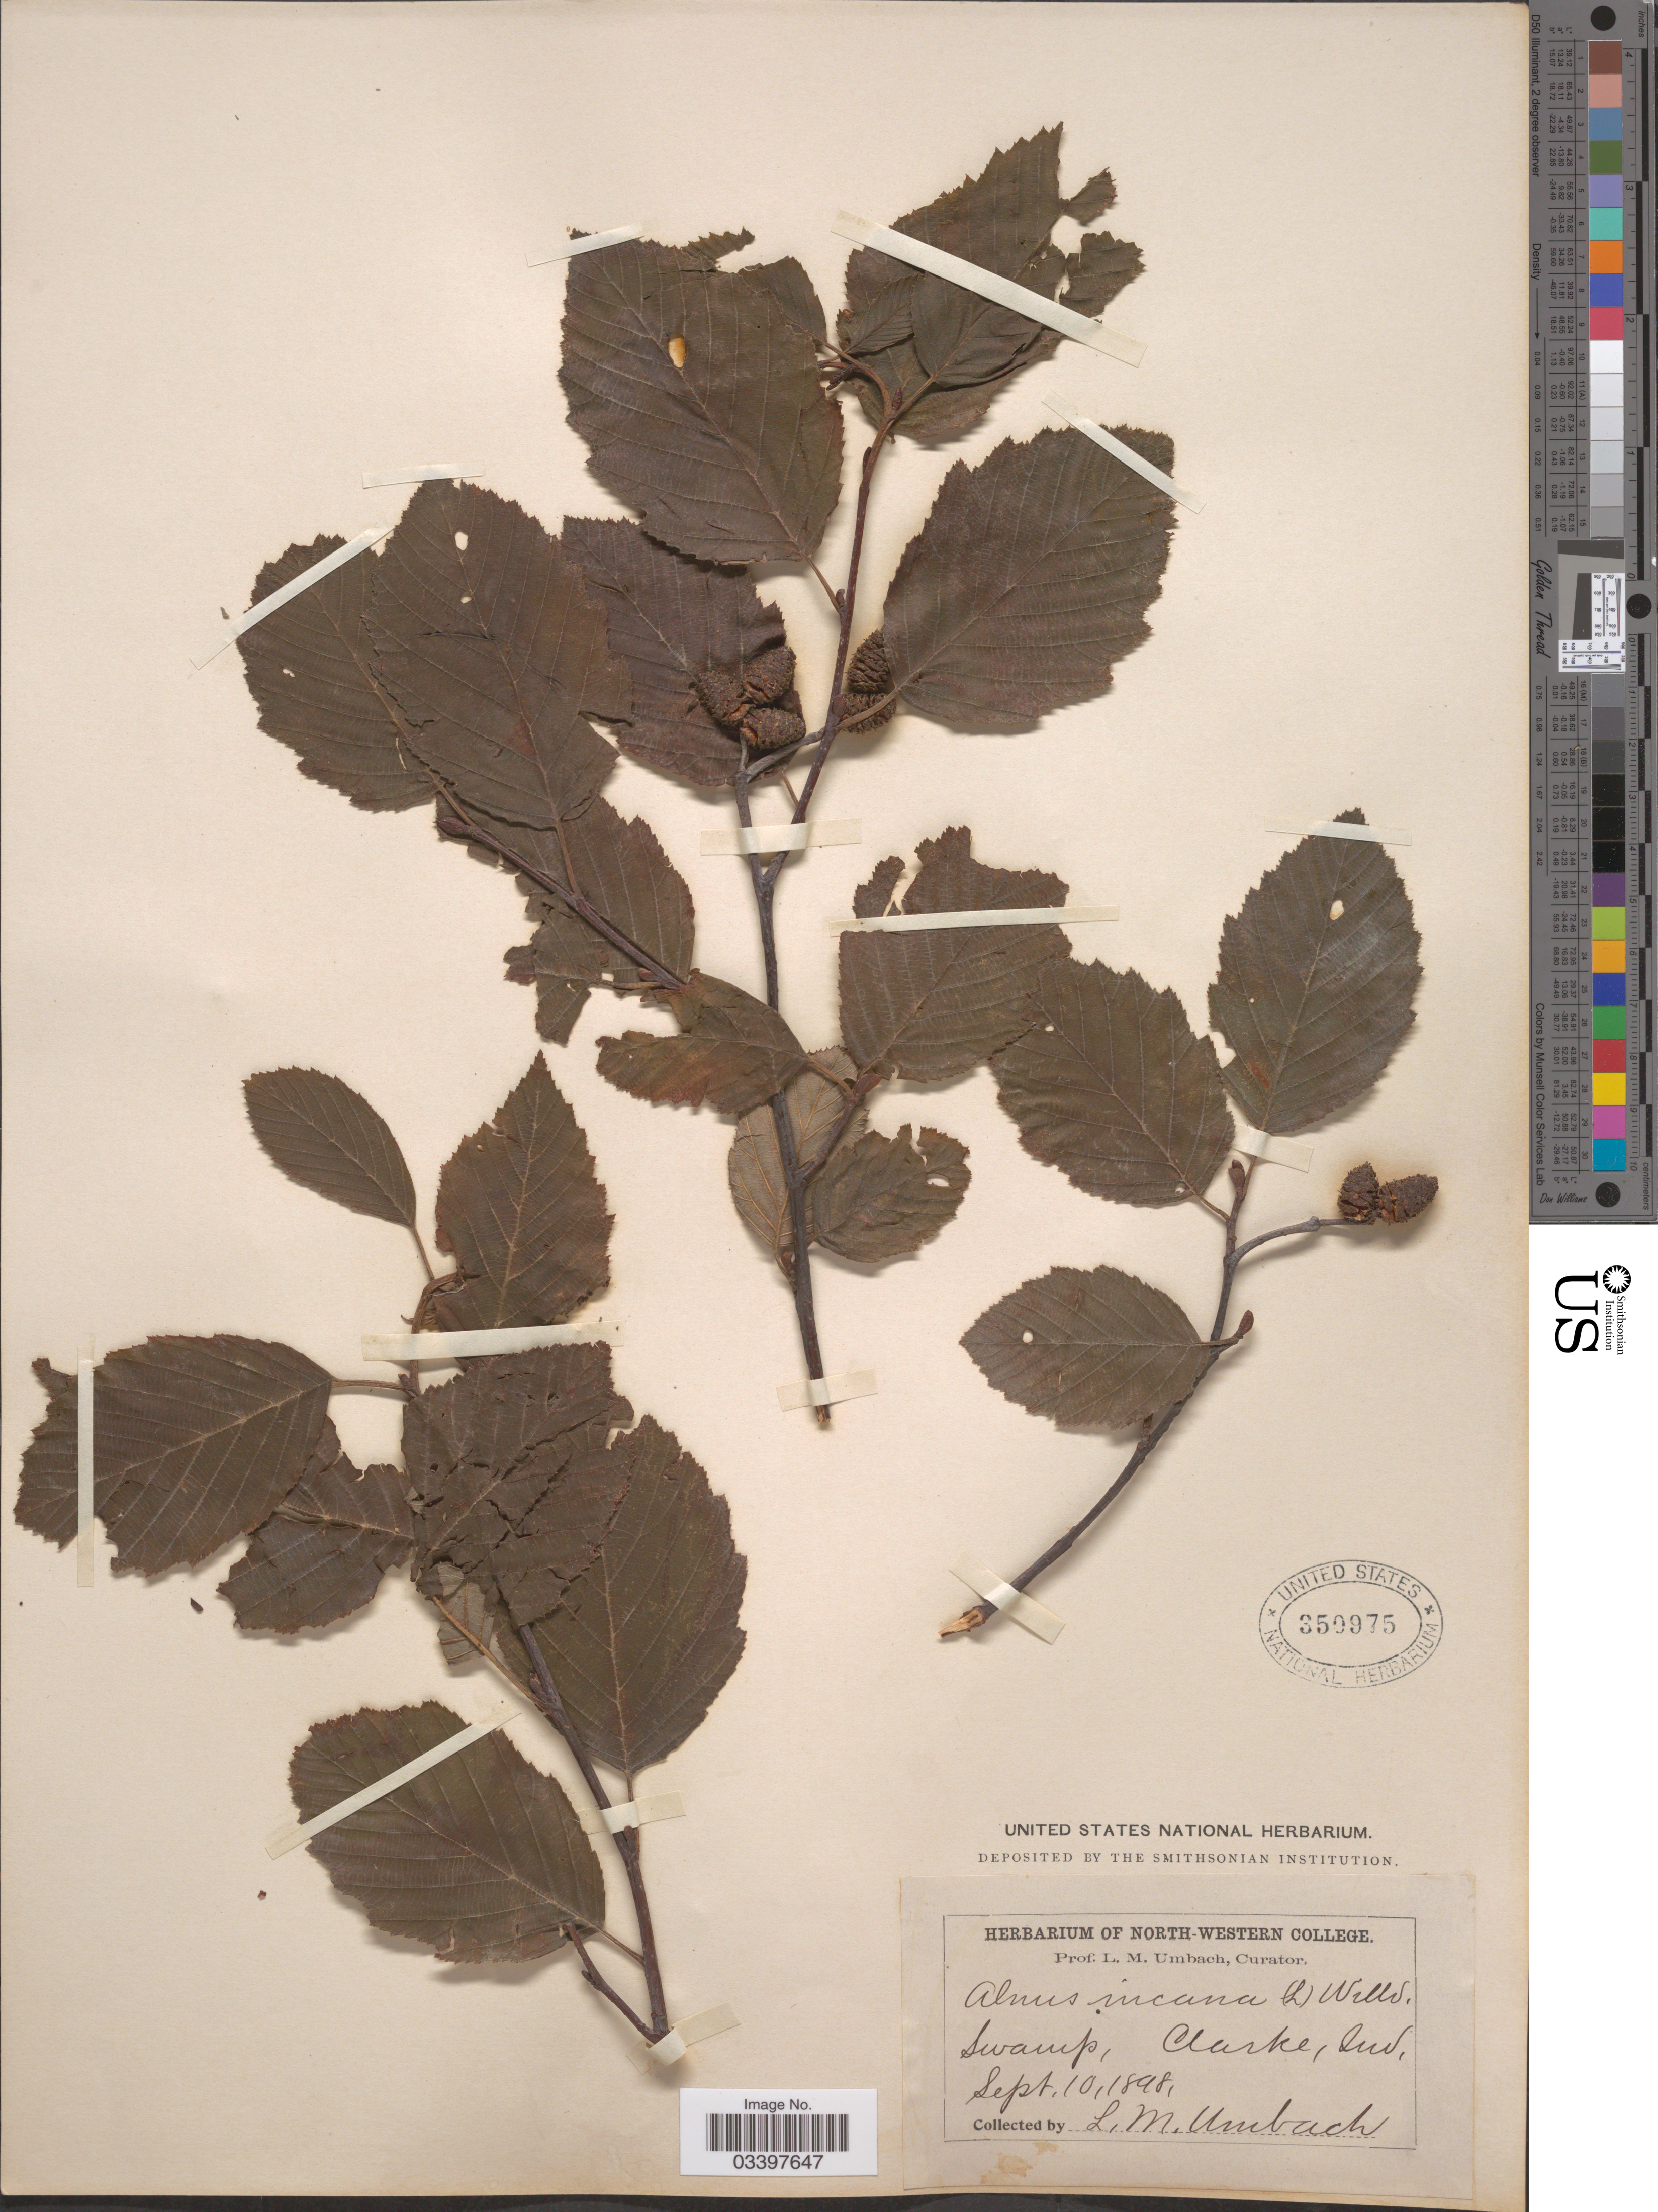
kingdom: Plantae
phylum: Tracheophyta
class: Magnoliopsida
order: Fagales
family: Betulaceae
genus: Alnus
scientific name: Alnus incana subsp. rugosa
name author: (Du Roi) R.T. Clausen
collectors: L. M. Umbach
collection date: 1898-09-10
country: United States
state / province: Indiana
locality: Clarke.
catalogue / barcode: US 350975